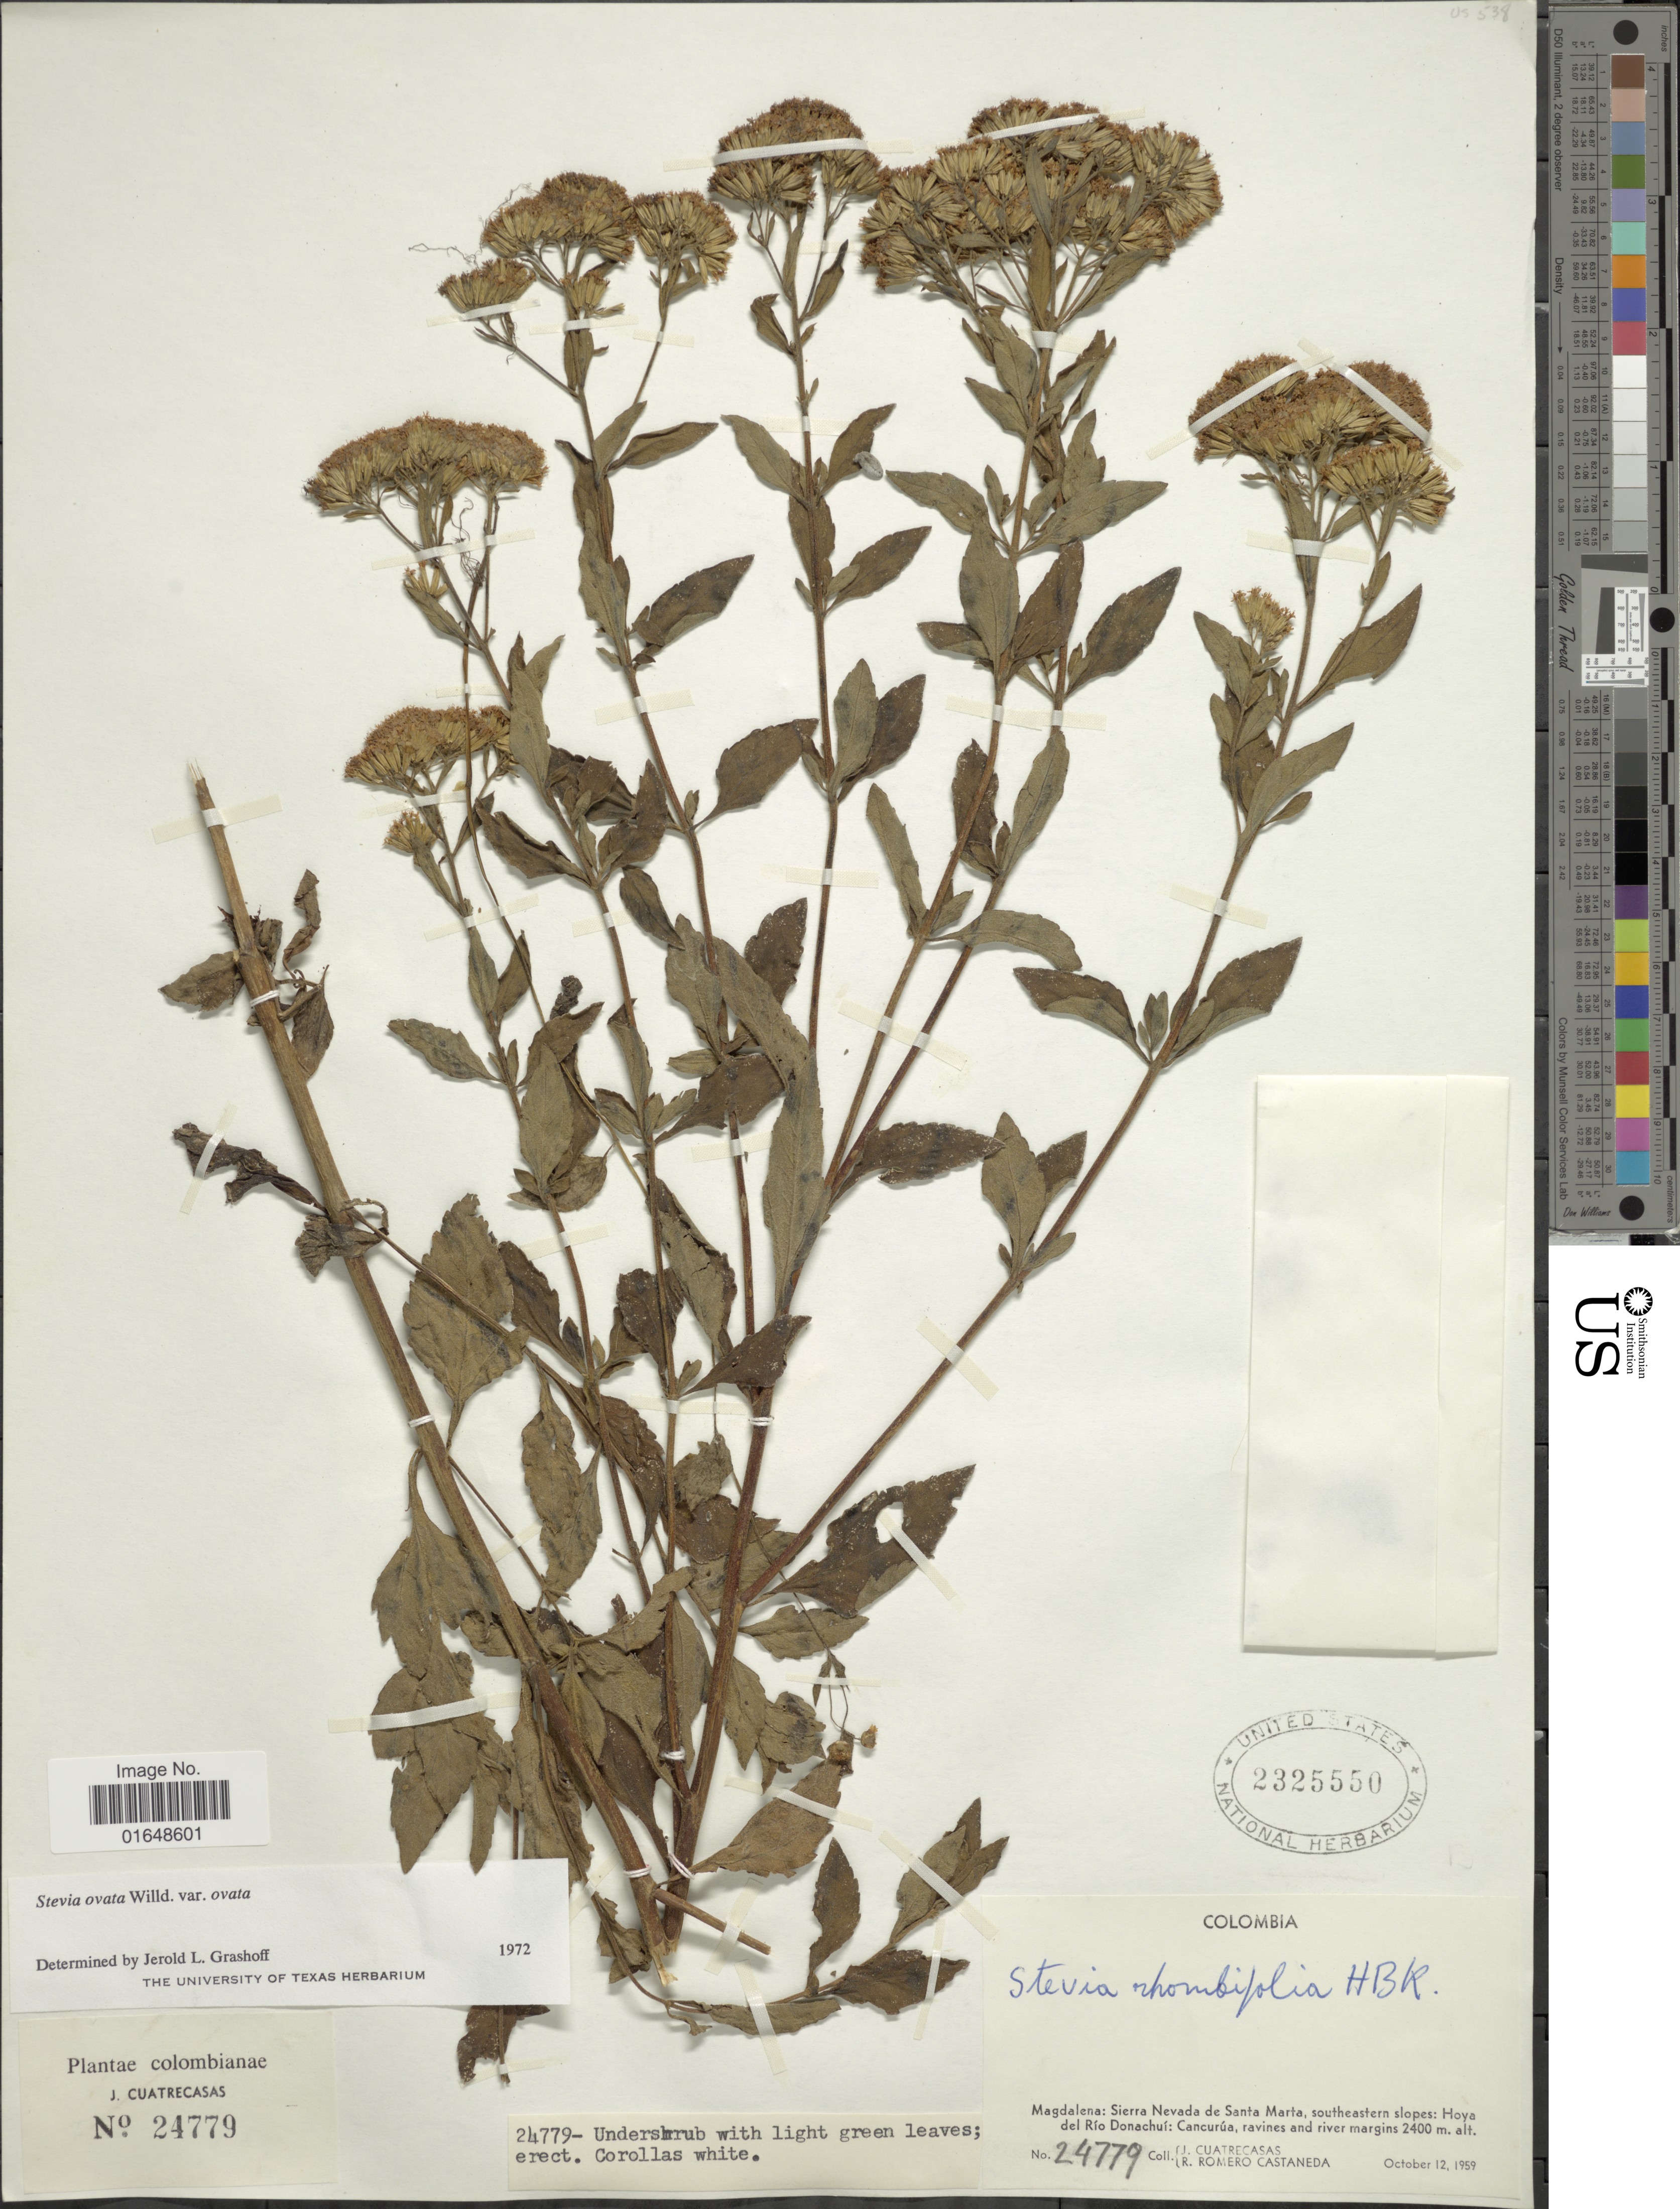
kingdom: Plantae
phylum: Tracheophyta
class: Magnoliopsida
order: Asterales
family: Asteraceae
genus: Stevia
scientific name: Stevia ovata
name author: Willd.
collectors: J. Cuatrecasas & R. Romero Castañeda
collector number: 24779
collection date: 1959-10-12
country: Colombia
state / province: Magdalena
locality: Magdalena: Sierra Nevada de Santa Marta, southeastern slopes: Hoya del Río Donachuí: Cancurúa, ravines and river margins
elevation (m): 2400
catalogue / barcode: US 2325550